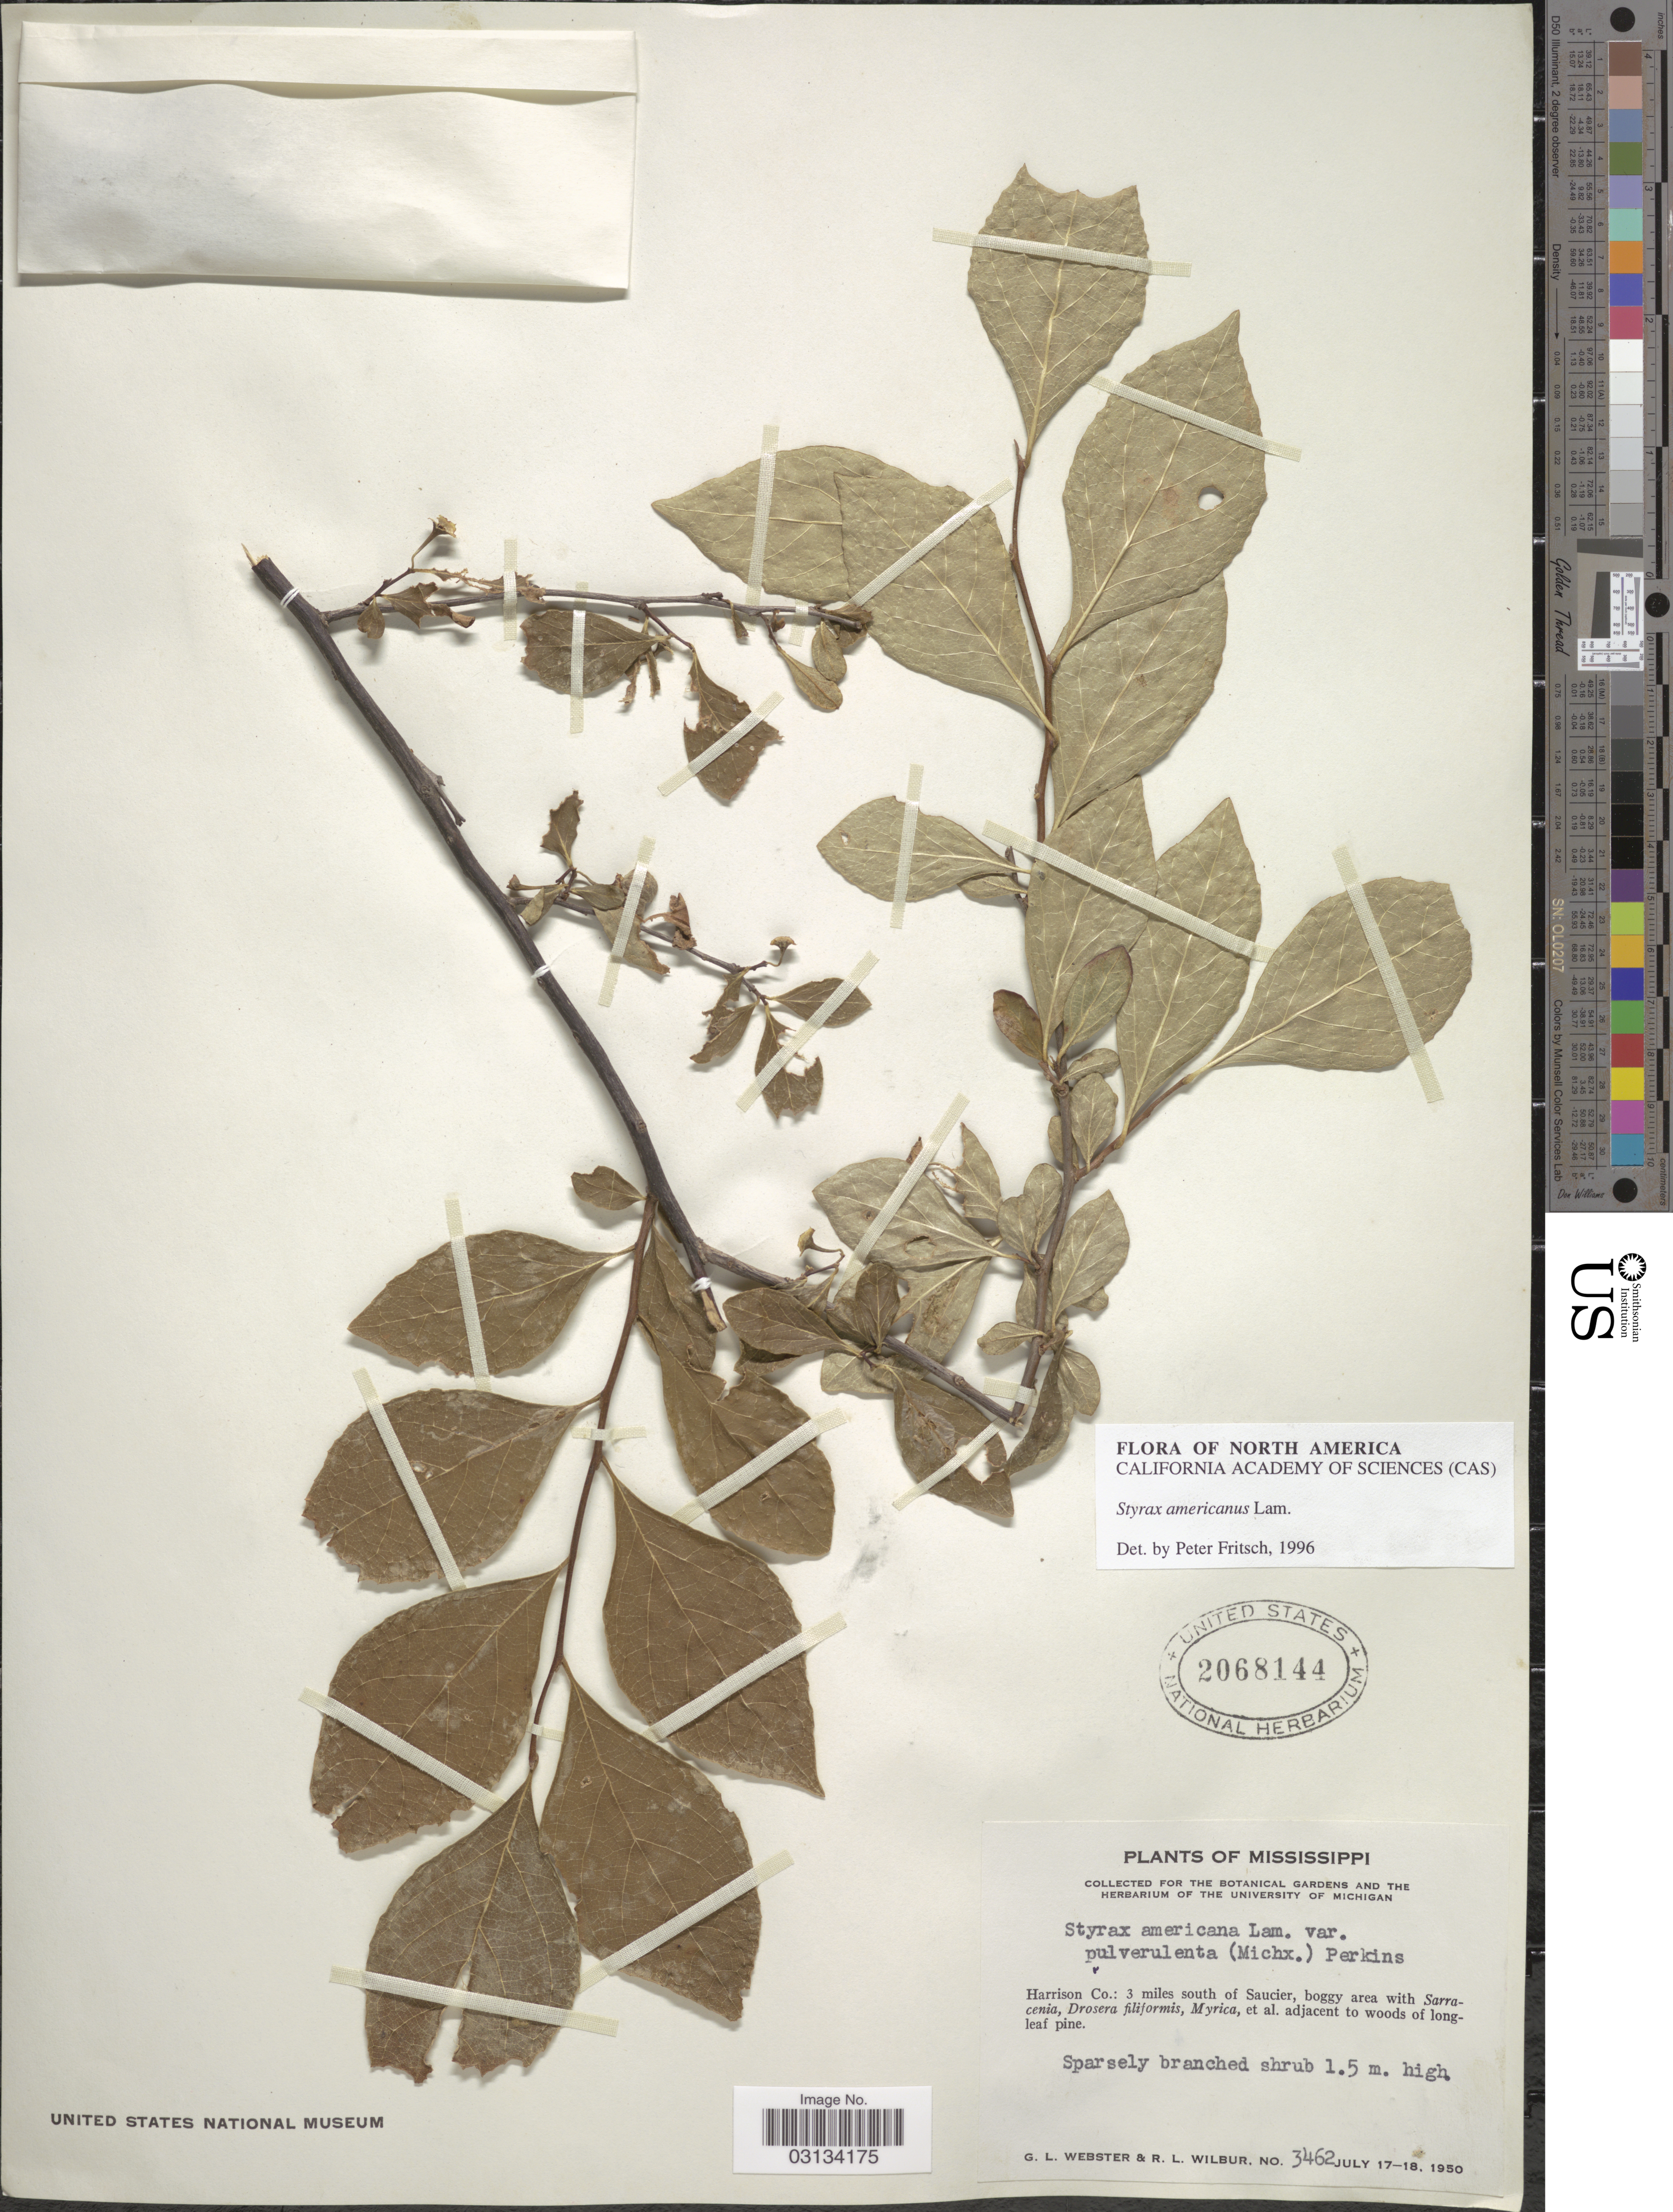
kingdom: Plantae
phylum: Tracheophyta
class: Magnoliopsida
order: Ericales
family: Styracaceae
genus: Styrax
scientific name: Styrax americanus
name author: Lam.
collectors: G. L. Webster & R. L. Wilbur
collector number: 3462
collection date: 1950-07-17/1950-07-18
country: United States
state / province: Mississippi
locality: Harrison Co.: 3 miles south of Saucier.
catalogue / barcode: US 2068144